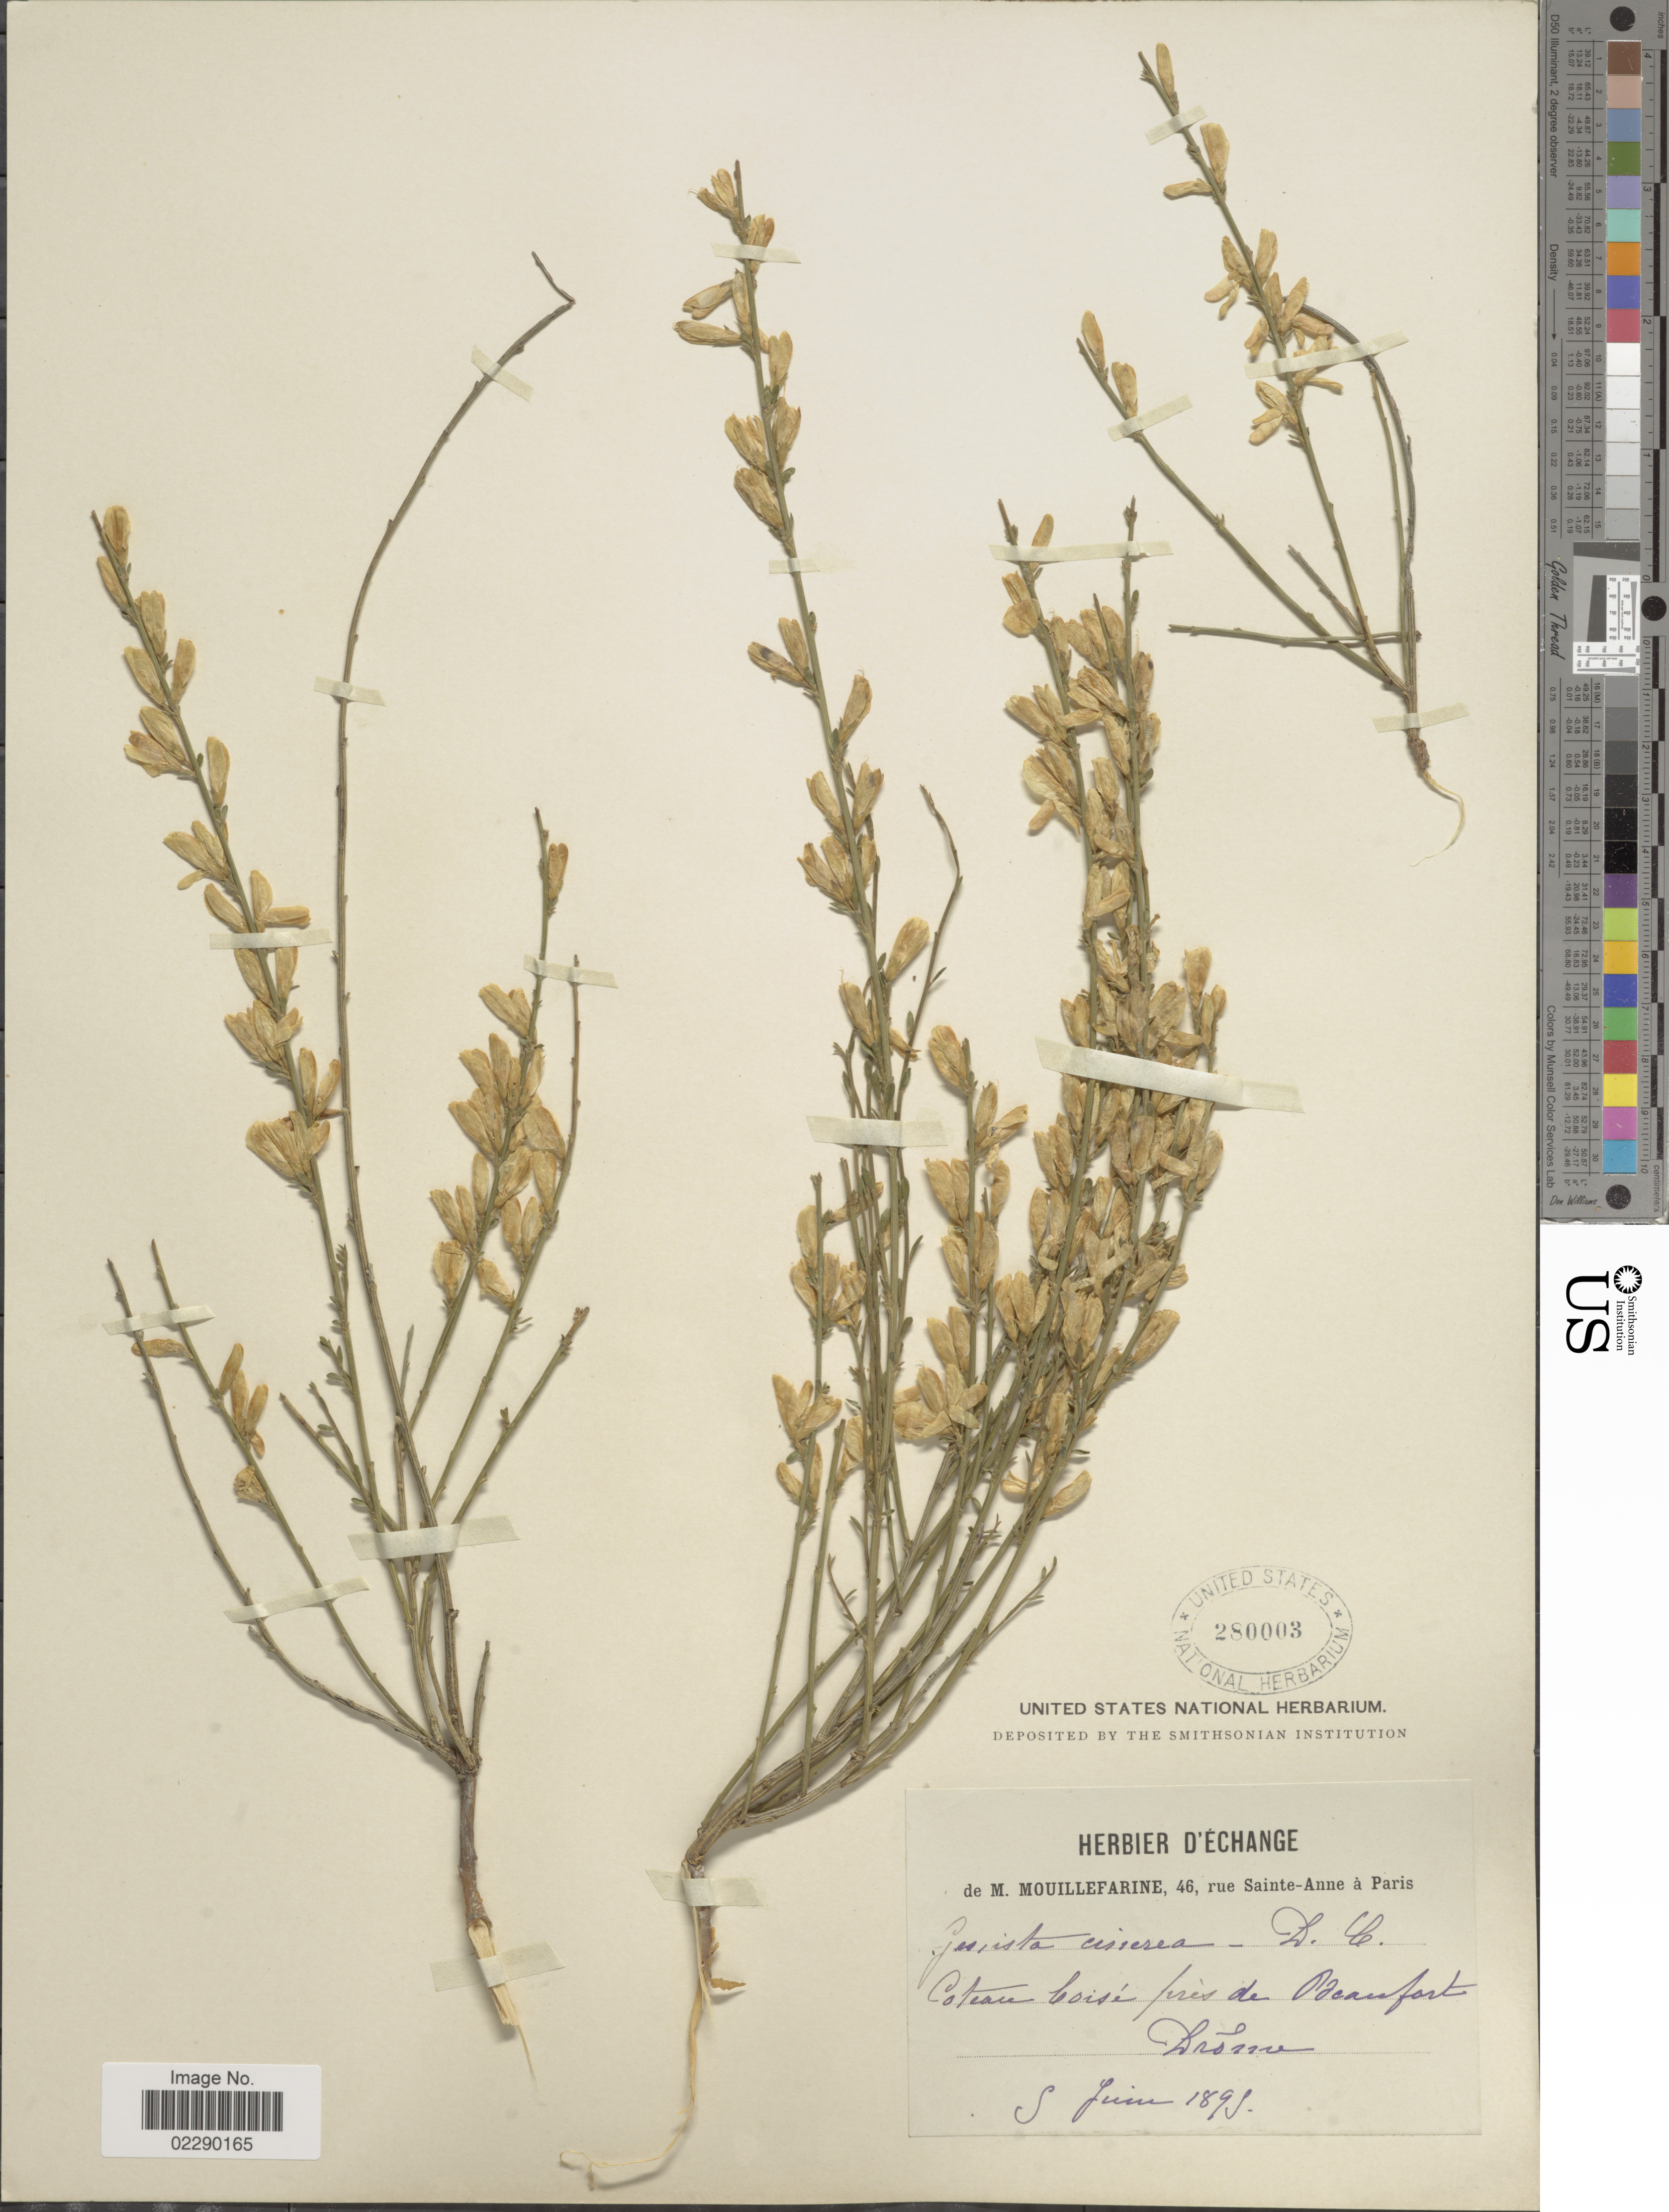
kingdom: Plantae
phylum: Tracheophyta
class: Magnoliopsida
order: Fabales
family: Fabaceae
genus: Genista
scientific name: Genista cinerea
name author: (Vill.) DC.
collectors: M. Mouillefarine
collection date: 1895-06-05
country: France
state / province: Auvergne-Rhône-Alpes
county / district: Drôme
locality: Coteau boisè près de Beaufort, Drôme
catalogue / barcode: US 280003